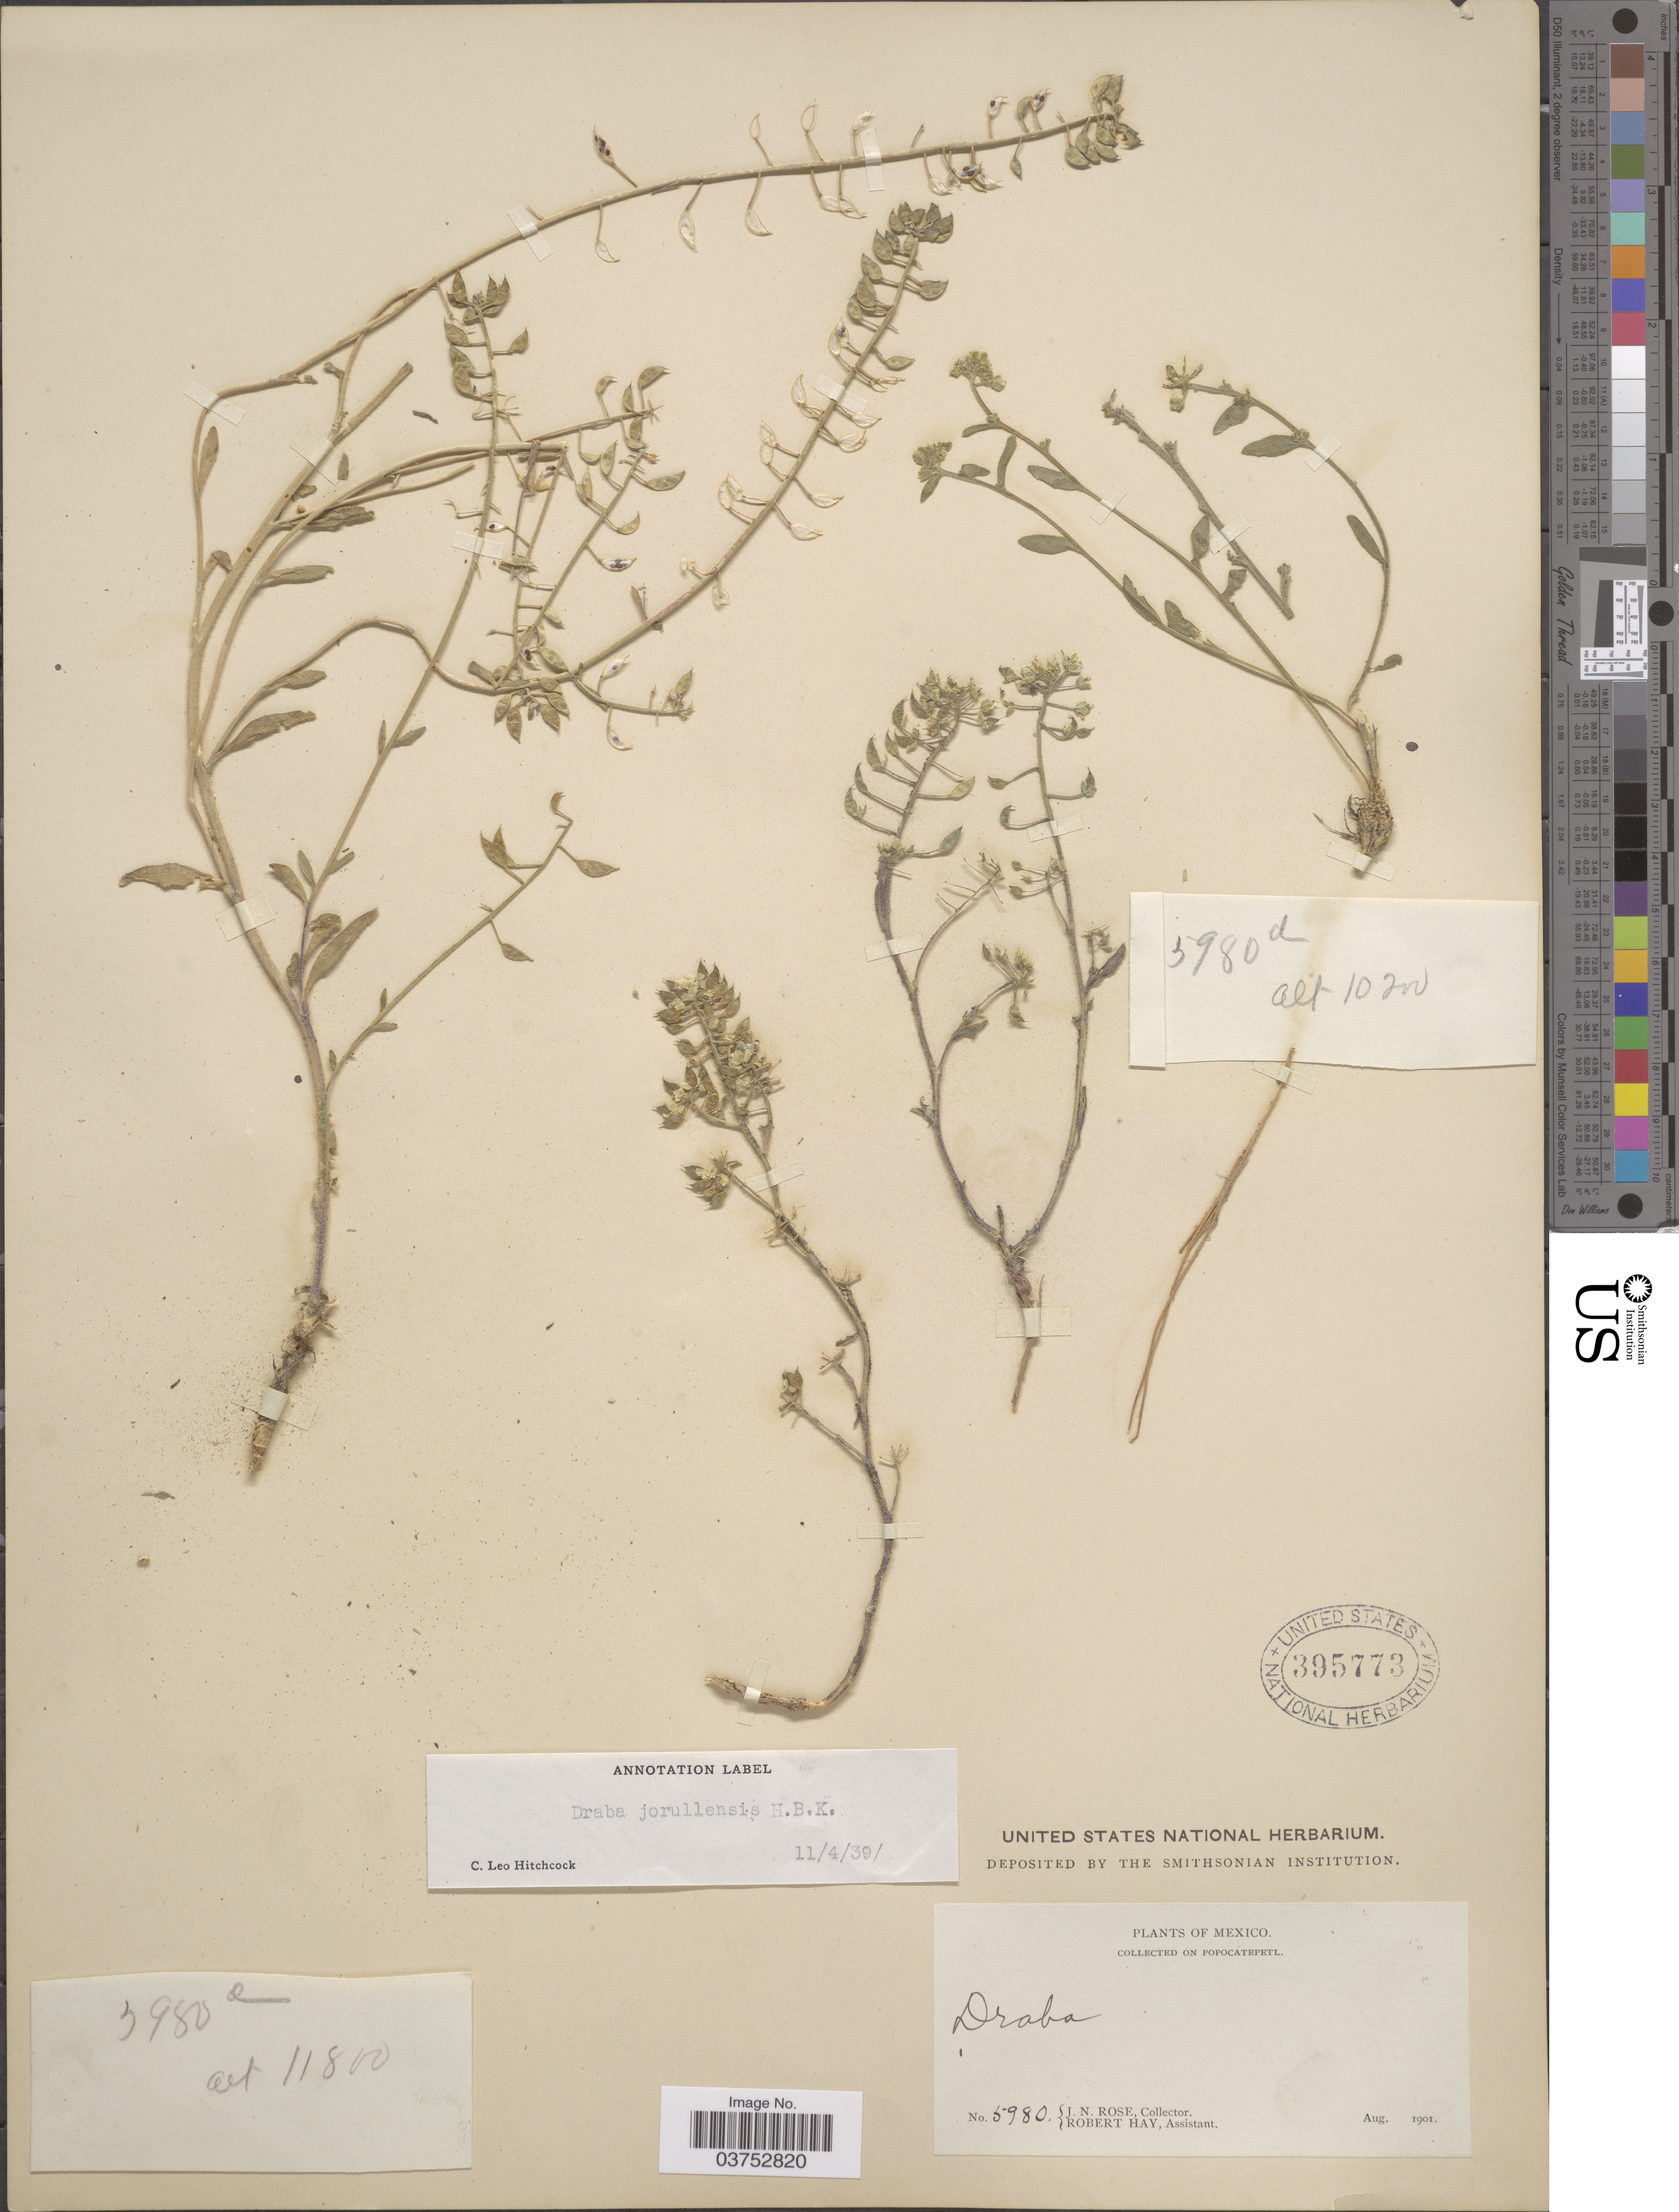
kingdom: Plantae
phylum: Tracheophyta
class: Magnoliopsida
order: Brassicales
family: Brassicaceae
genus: Draba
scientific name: Draba jorullensis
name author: Kunth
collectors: J. N. Rose & R. H. Hay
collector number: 5980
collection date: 1901-08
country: Mexico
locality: On Popocatepetl.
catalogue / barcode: US 395773